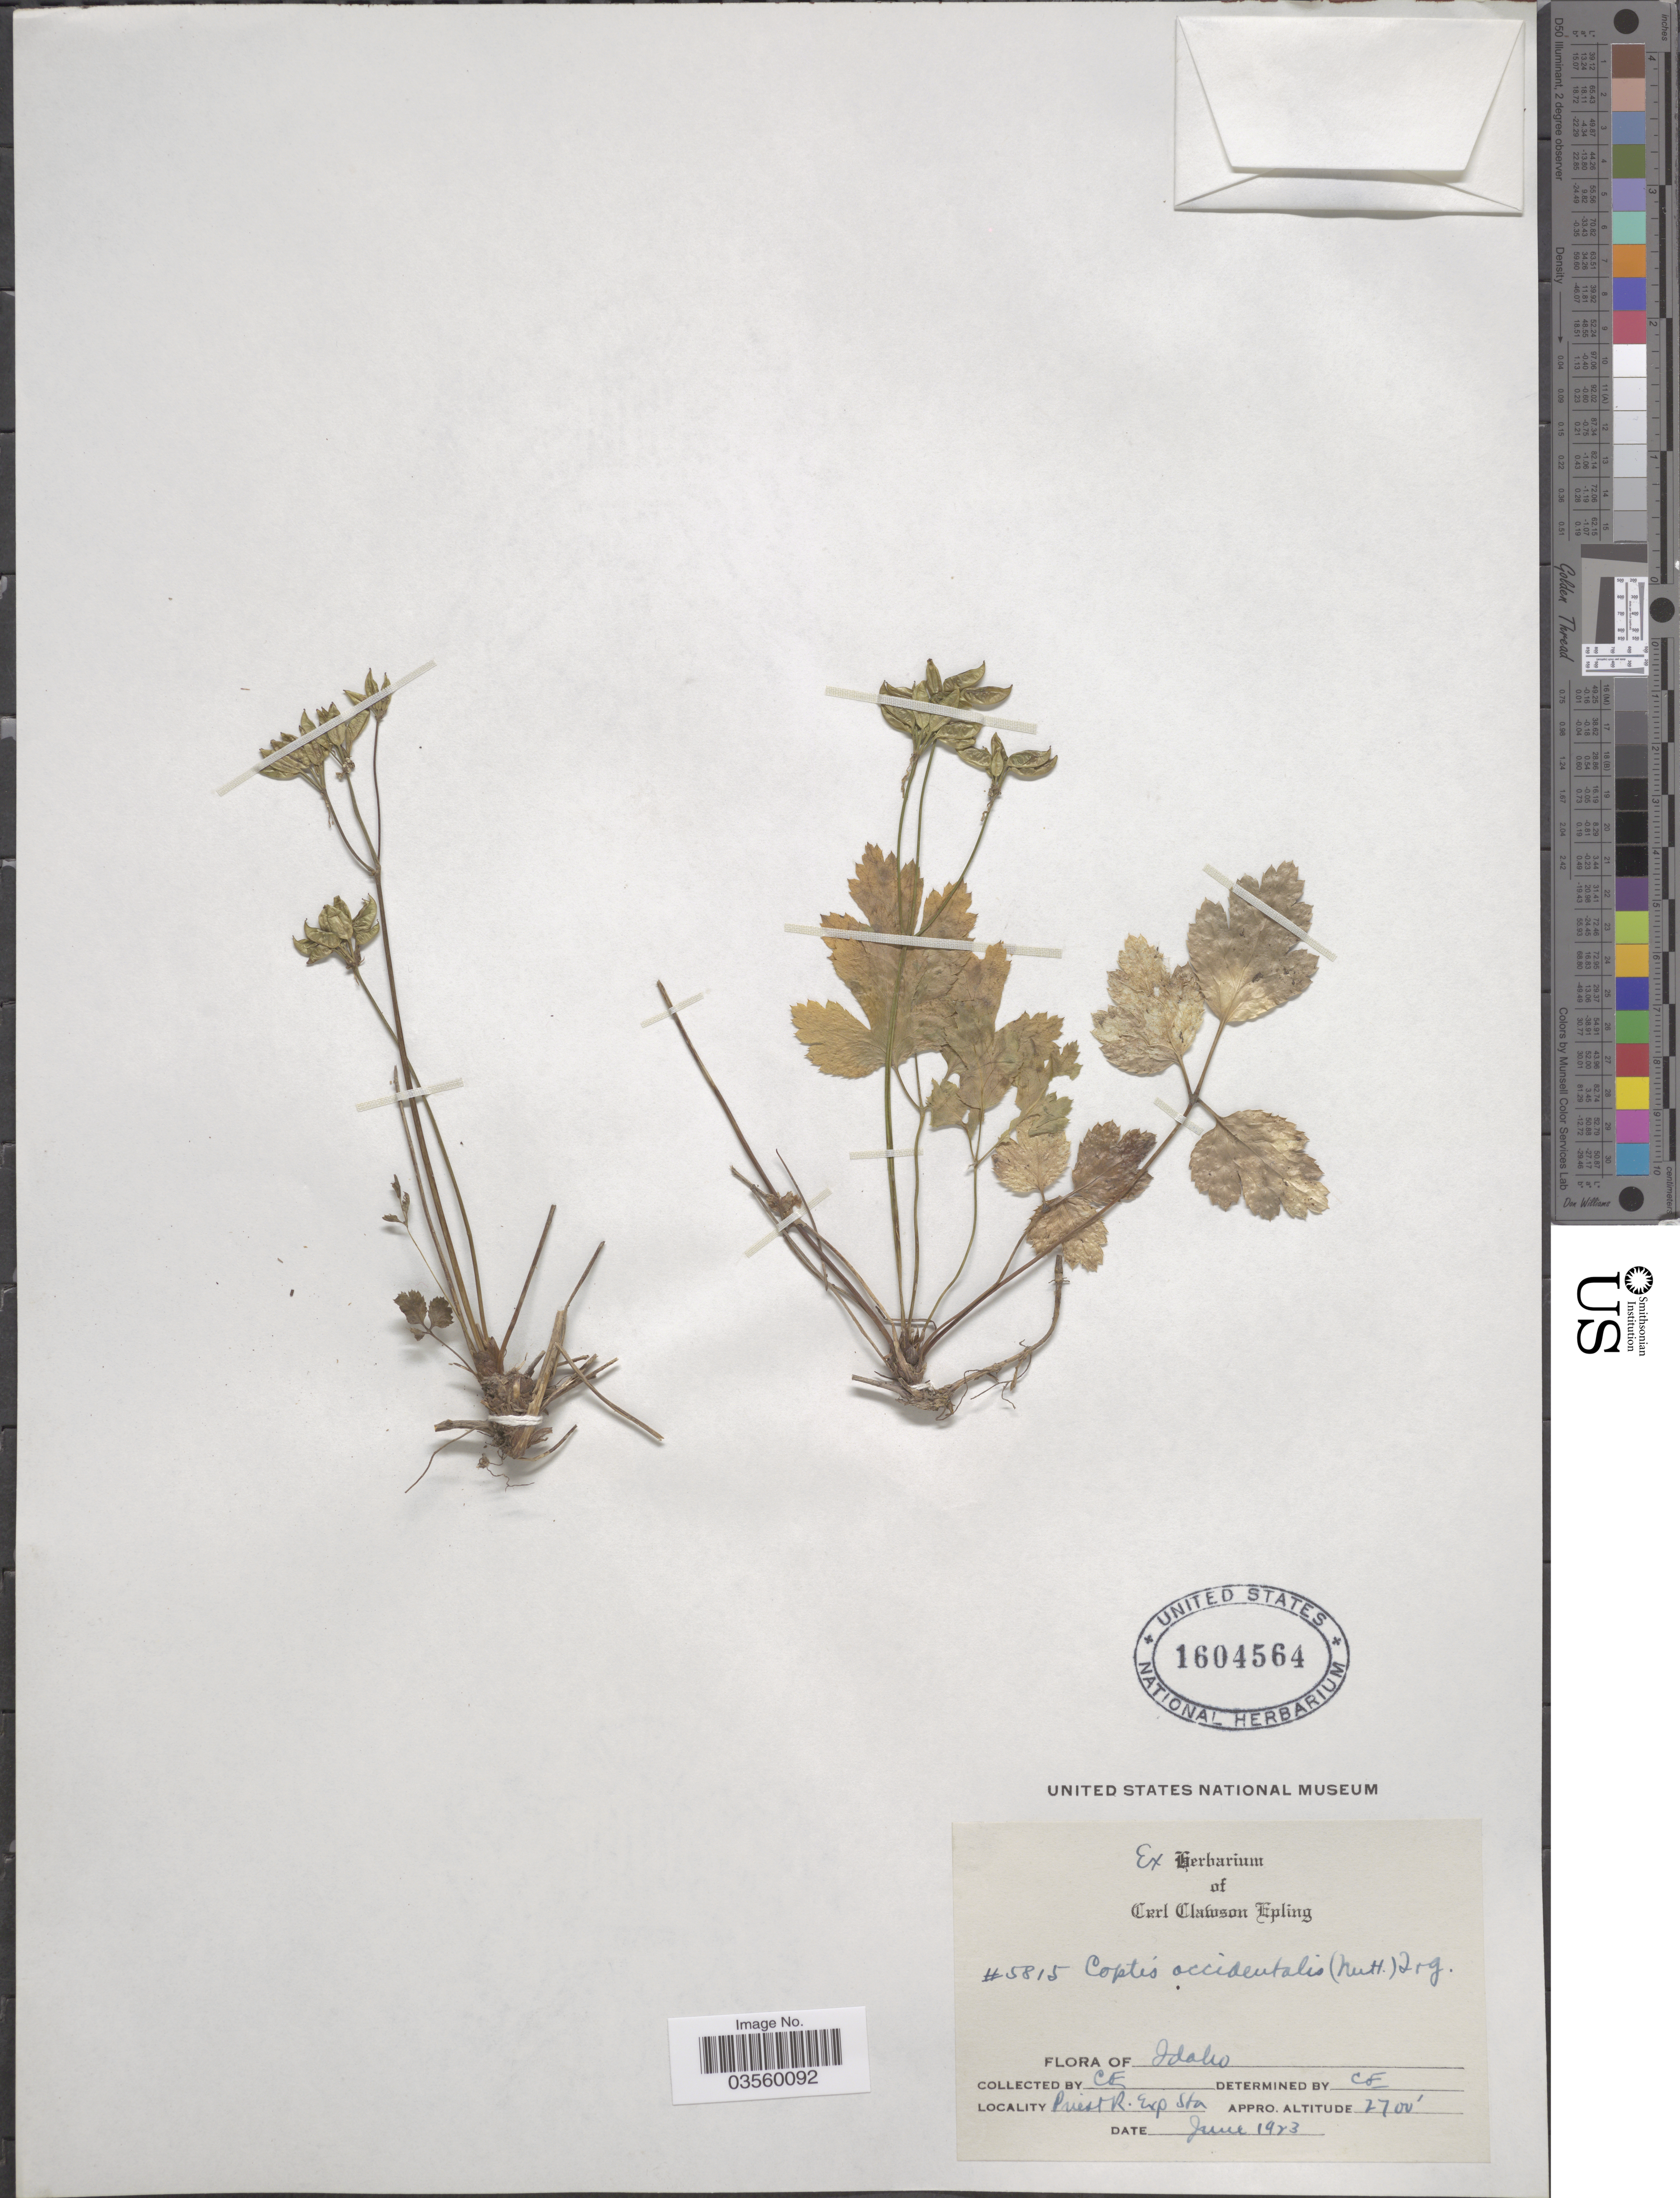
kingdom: Plantae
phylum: Tracheophyta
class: Magnoliopsida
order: Ranunculales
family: Ranunculaceae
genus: Coptis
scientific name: Coptis occidentalis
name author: Torr. & A. Gray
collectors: C. C. Epling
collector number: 5815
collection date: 1923-06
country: United States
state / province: Idaho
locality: Priest R. Exp Sta.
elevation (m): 823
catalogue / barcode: US 1604564